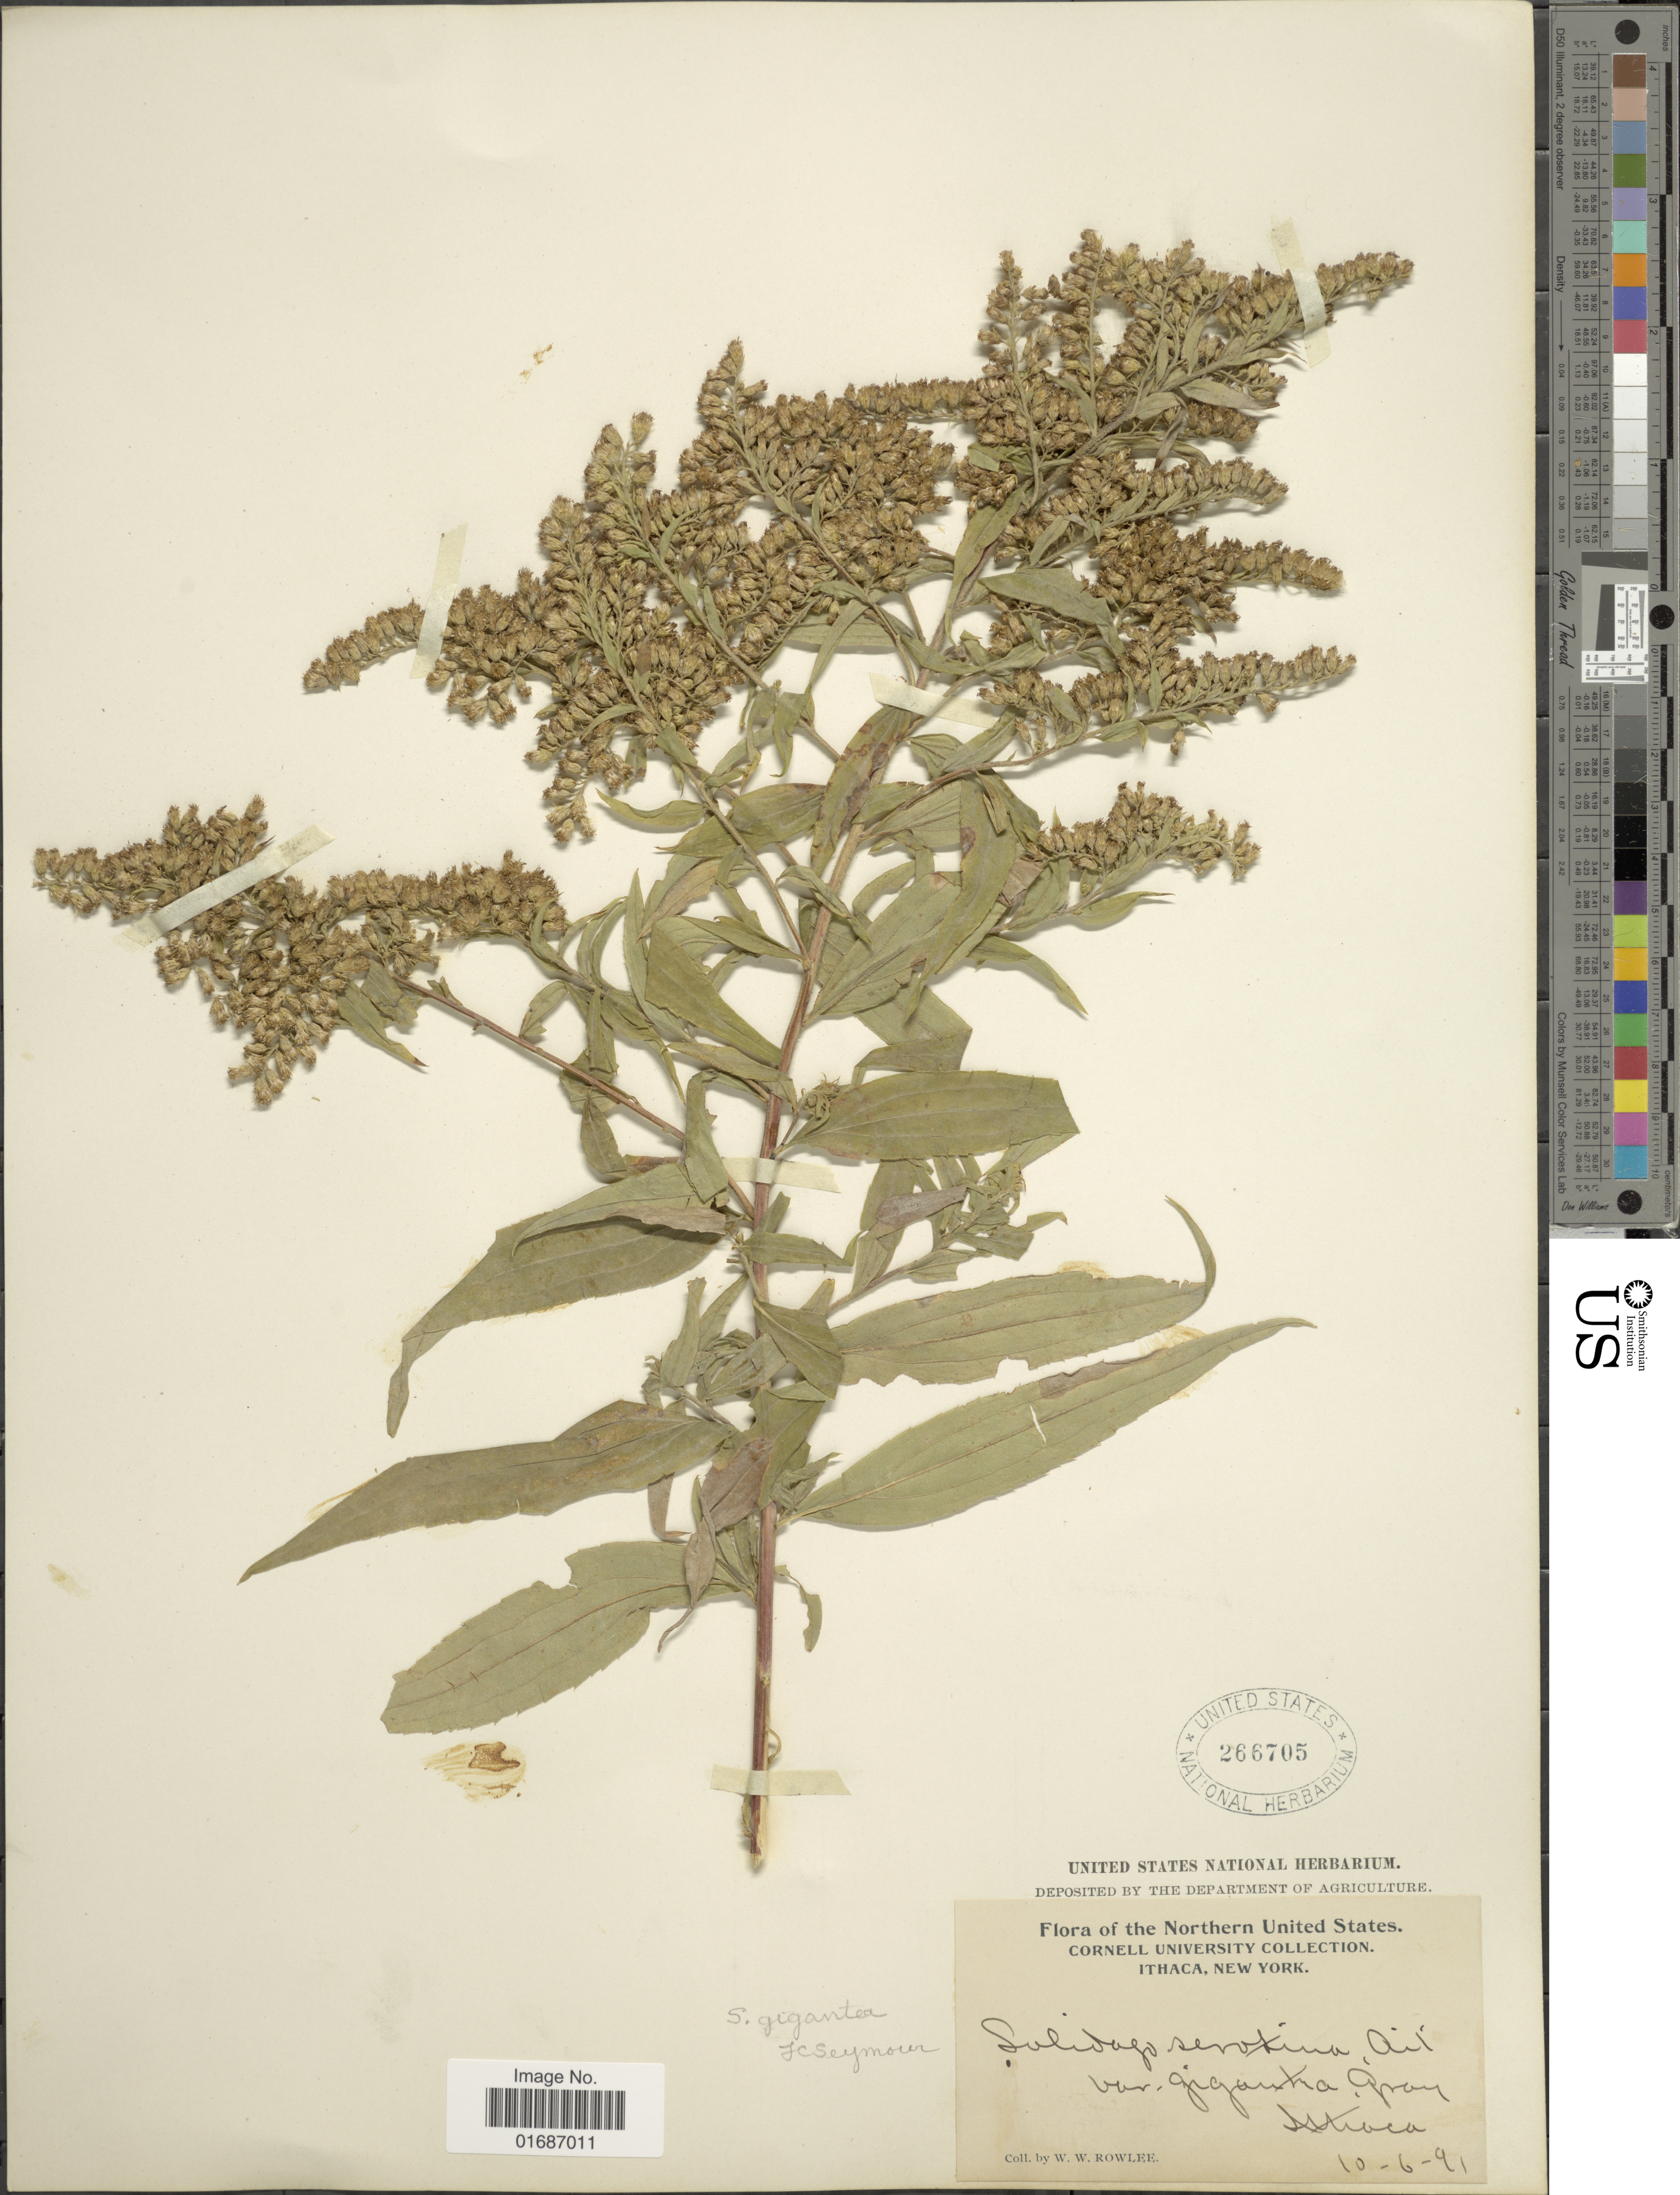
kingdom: Plantae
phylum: Tracheophyta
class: Magnoliopsida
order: Asterales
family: Asteraceae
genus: Solidago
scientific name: Solidago gigantea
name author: Aiton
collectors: W. W. Rowlee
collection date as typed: Transcribed d/m/y: 10/6/91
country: United States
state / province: New York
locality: Ithaca, New York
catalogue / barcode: US 266705